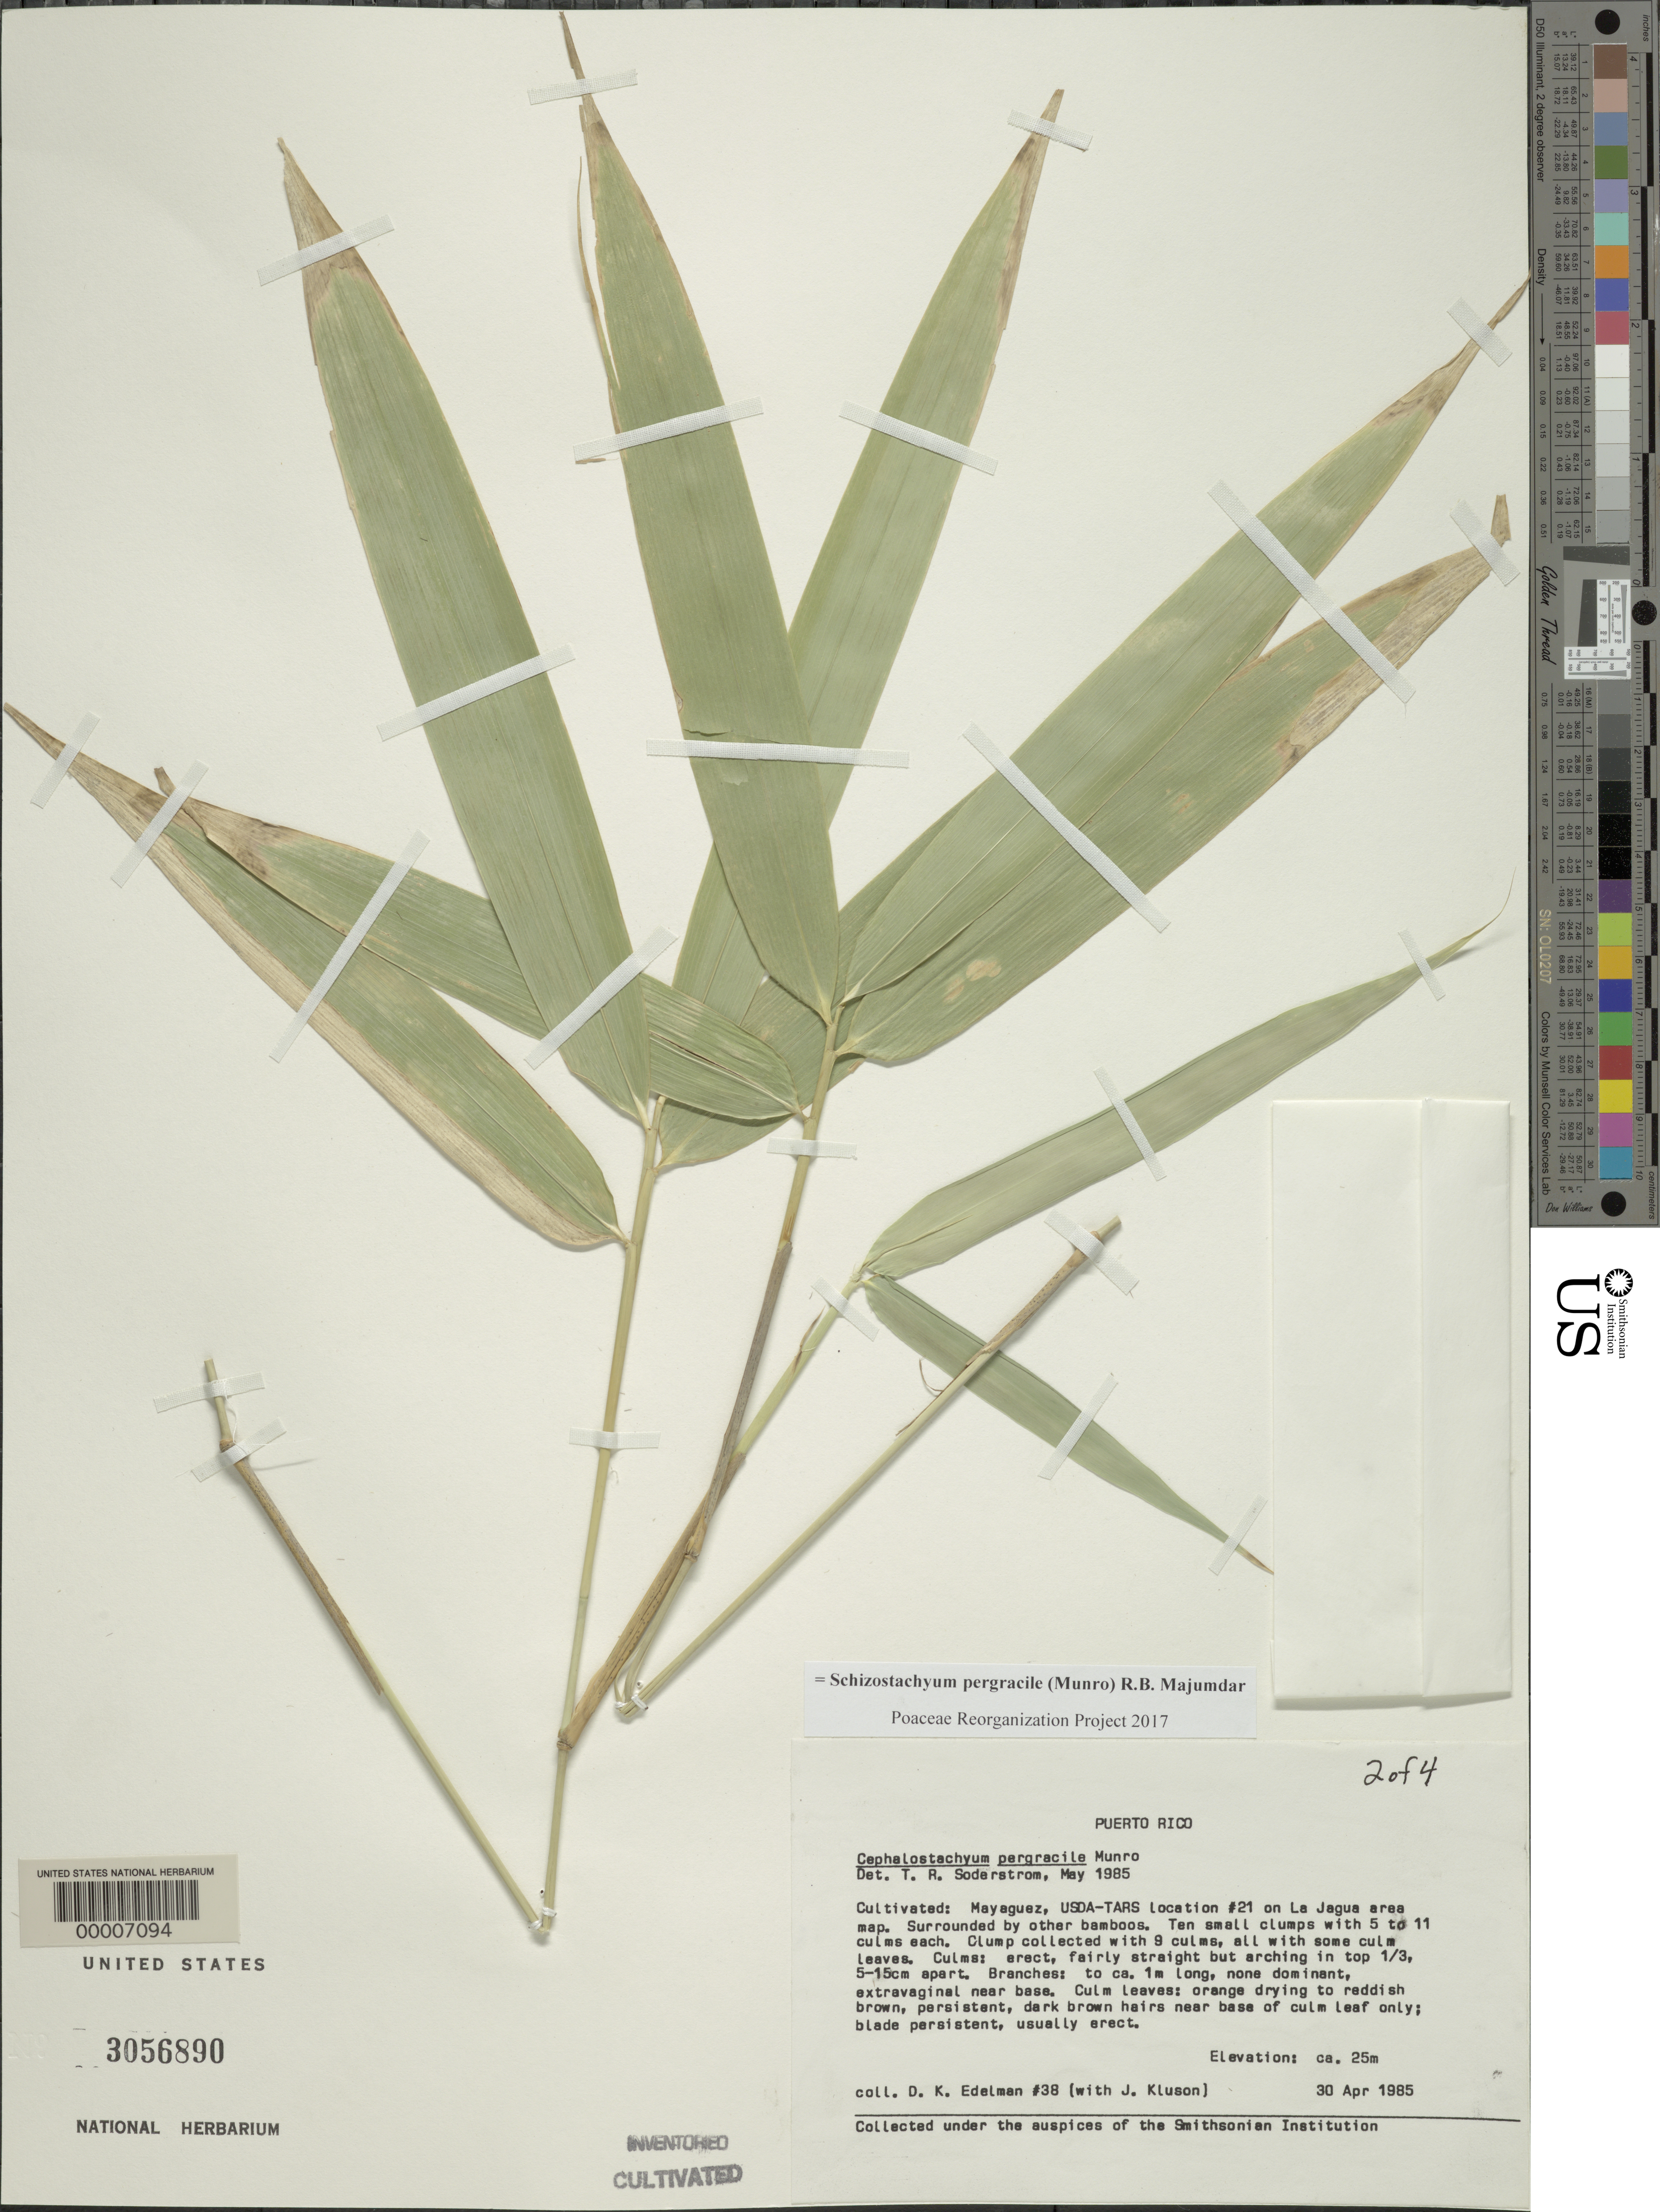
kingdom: Plantae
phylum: Tracheophyta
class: Liliopsida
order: Poales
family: Poaceae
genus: Schizostachyum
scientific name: Schizostachyum pergracile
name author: (Munro) R.B. Majumdar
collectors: D. Edelman & J. Kluson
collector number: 38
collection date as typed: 30 Apr 1985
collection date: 1985-04-30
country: Puerto Rico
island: Greater Antilles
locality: Mayaguez, usda-tars, location 21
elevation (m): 25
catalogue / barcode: US 3056890